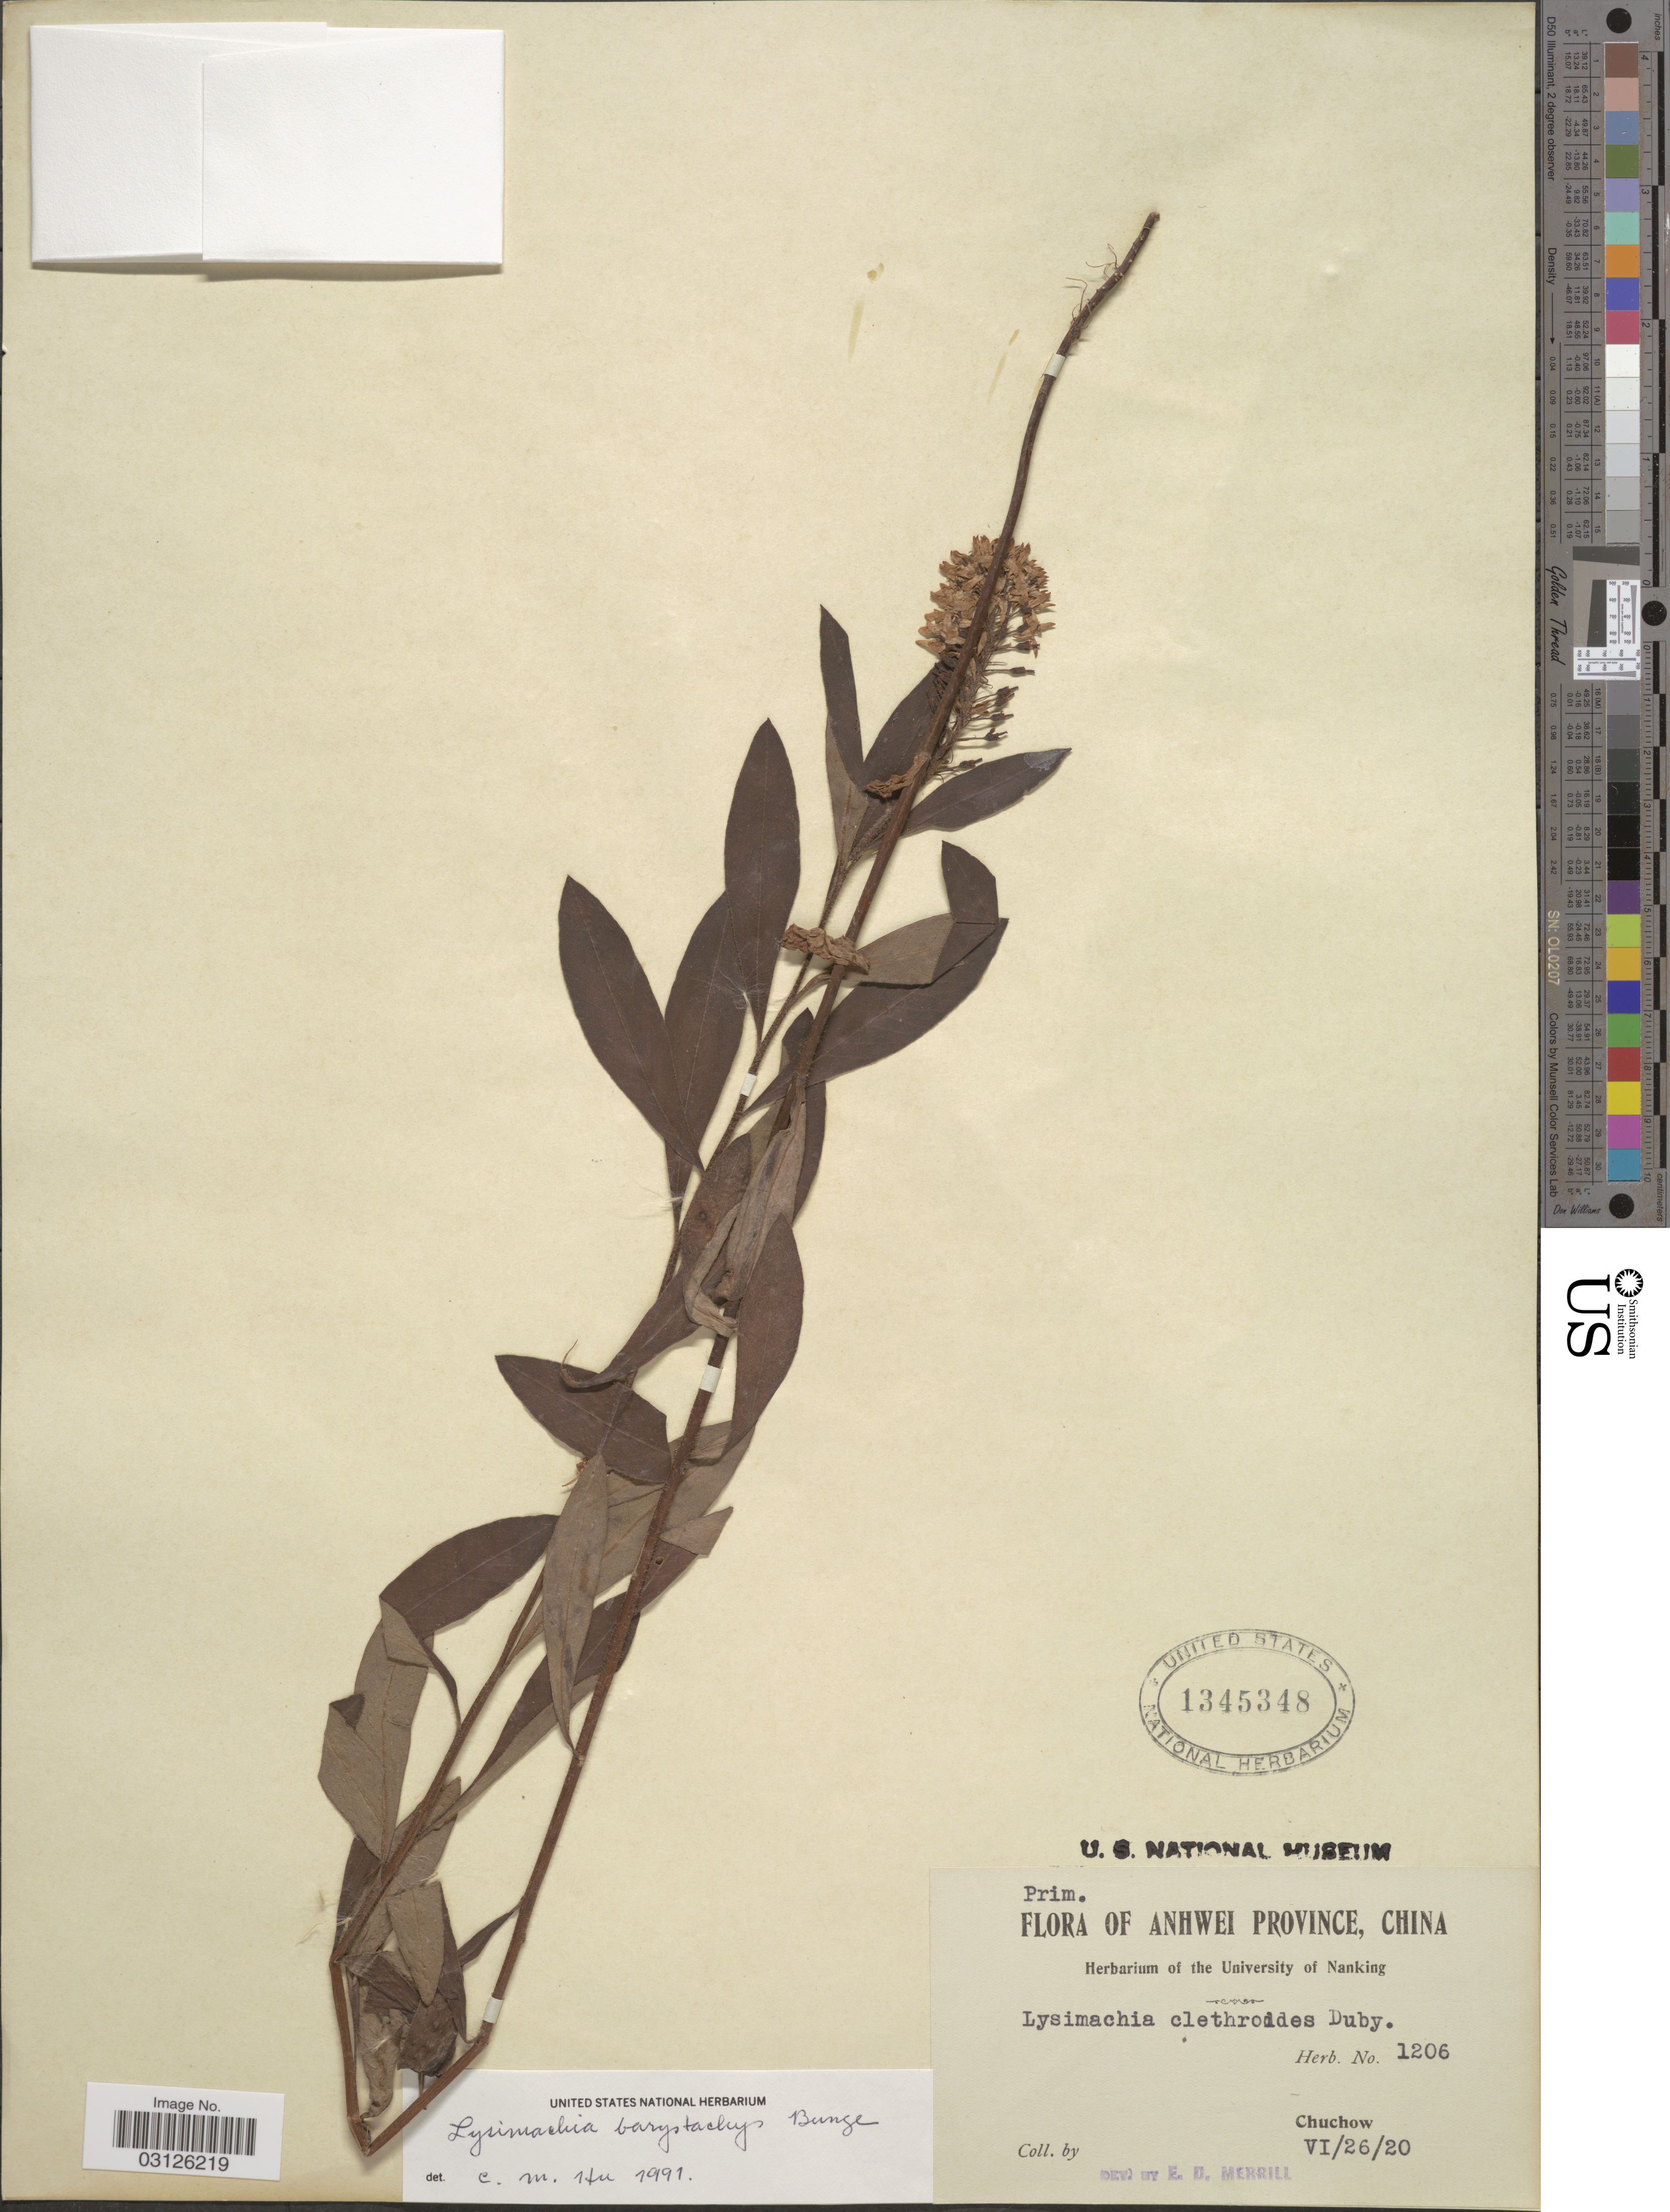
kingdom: Plantae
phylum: Tracheophyta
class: Magnoliopsida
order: Ericales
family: Primulaceae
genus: Lysimachia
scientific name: Lysimachia barystachys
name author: Bunge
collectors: ex herb. University of Nanking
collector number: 1206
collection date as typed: Transcribed d/m/y: 26/6/20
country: China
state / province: Anhui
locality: Anhwei Province. Chuchow.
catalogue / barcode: US 1345348